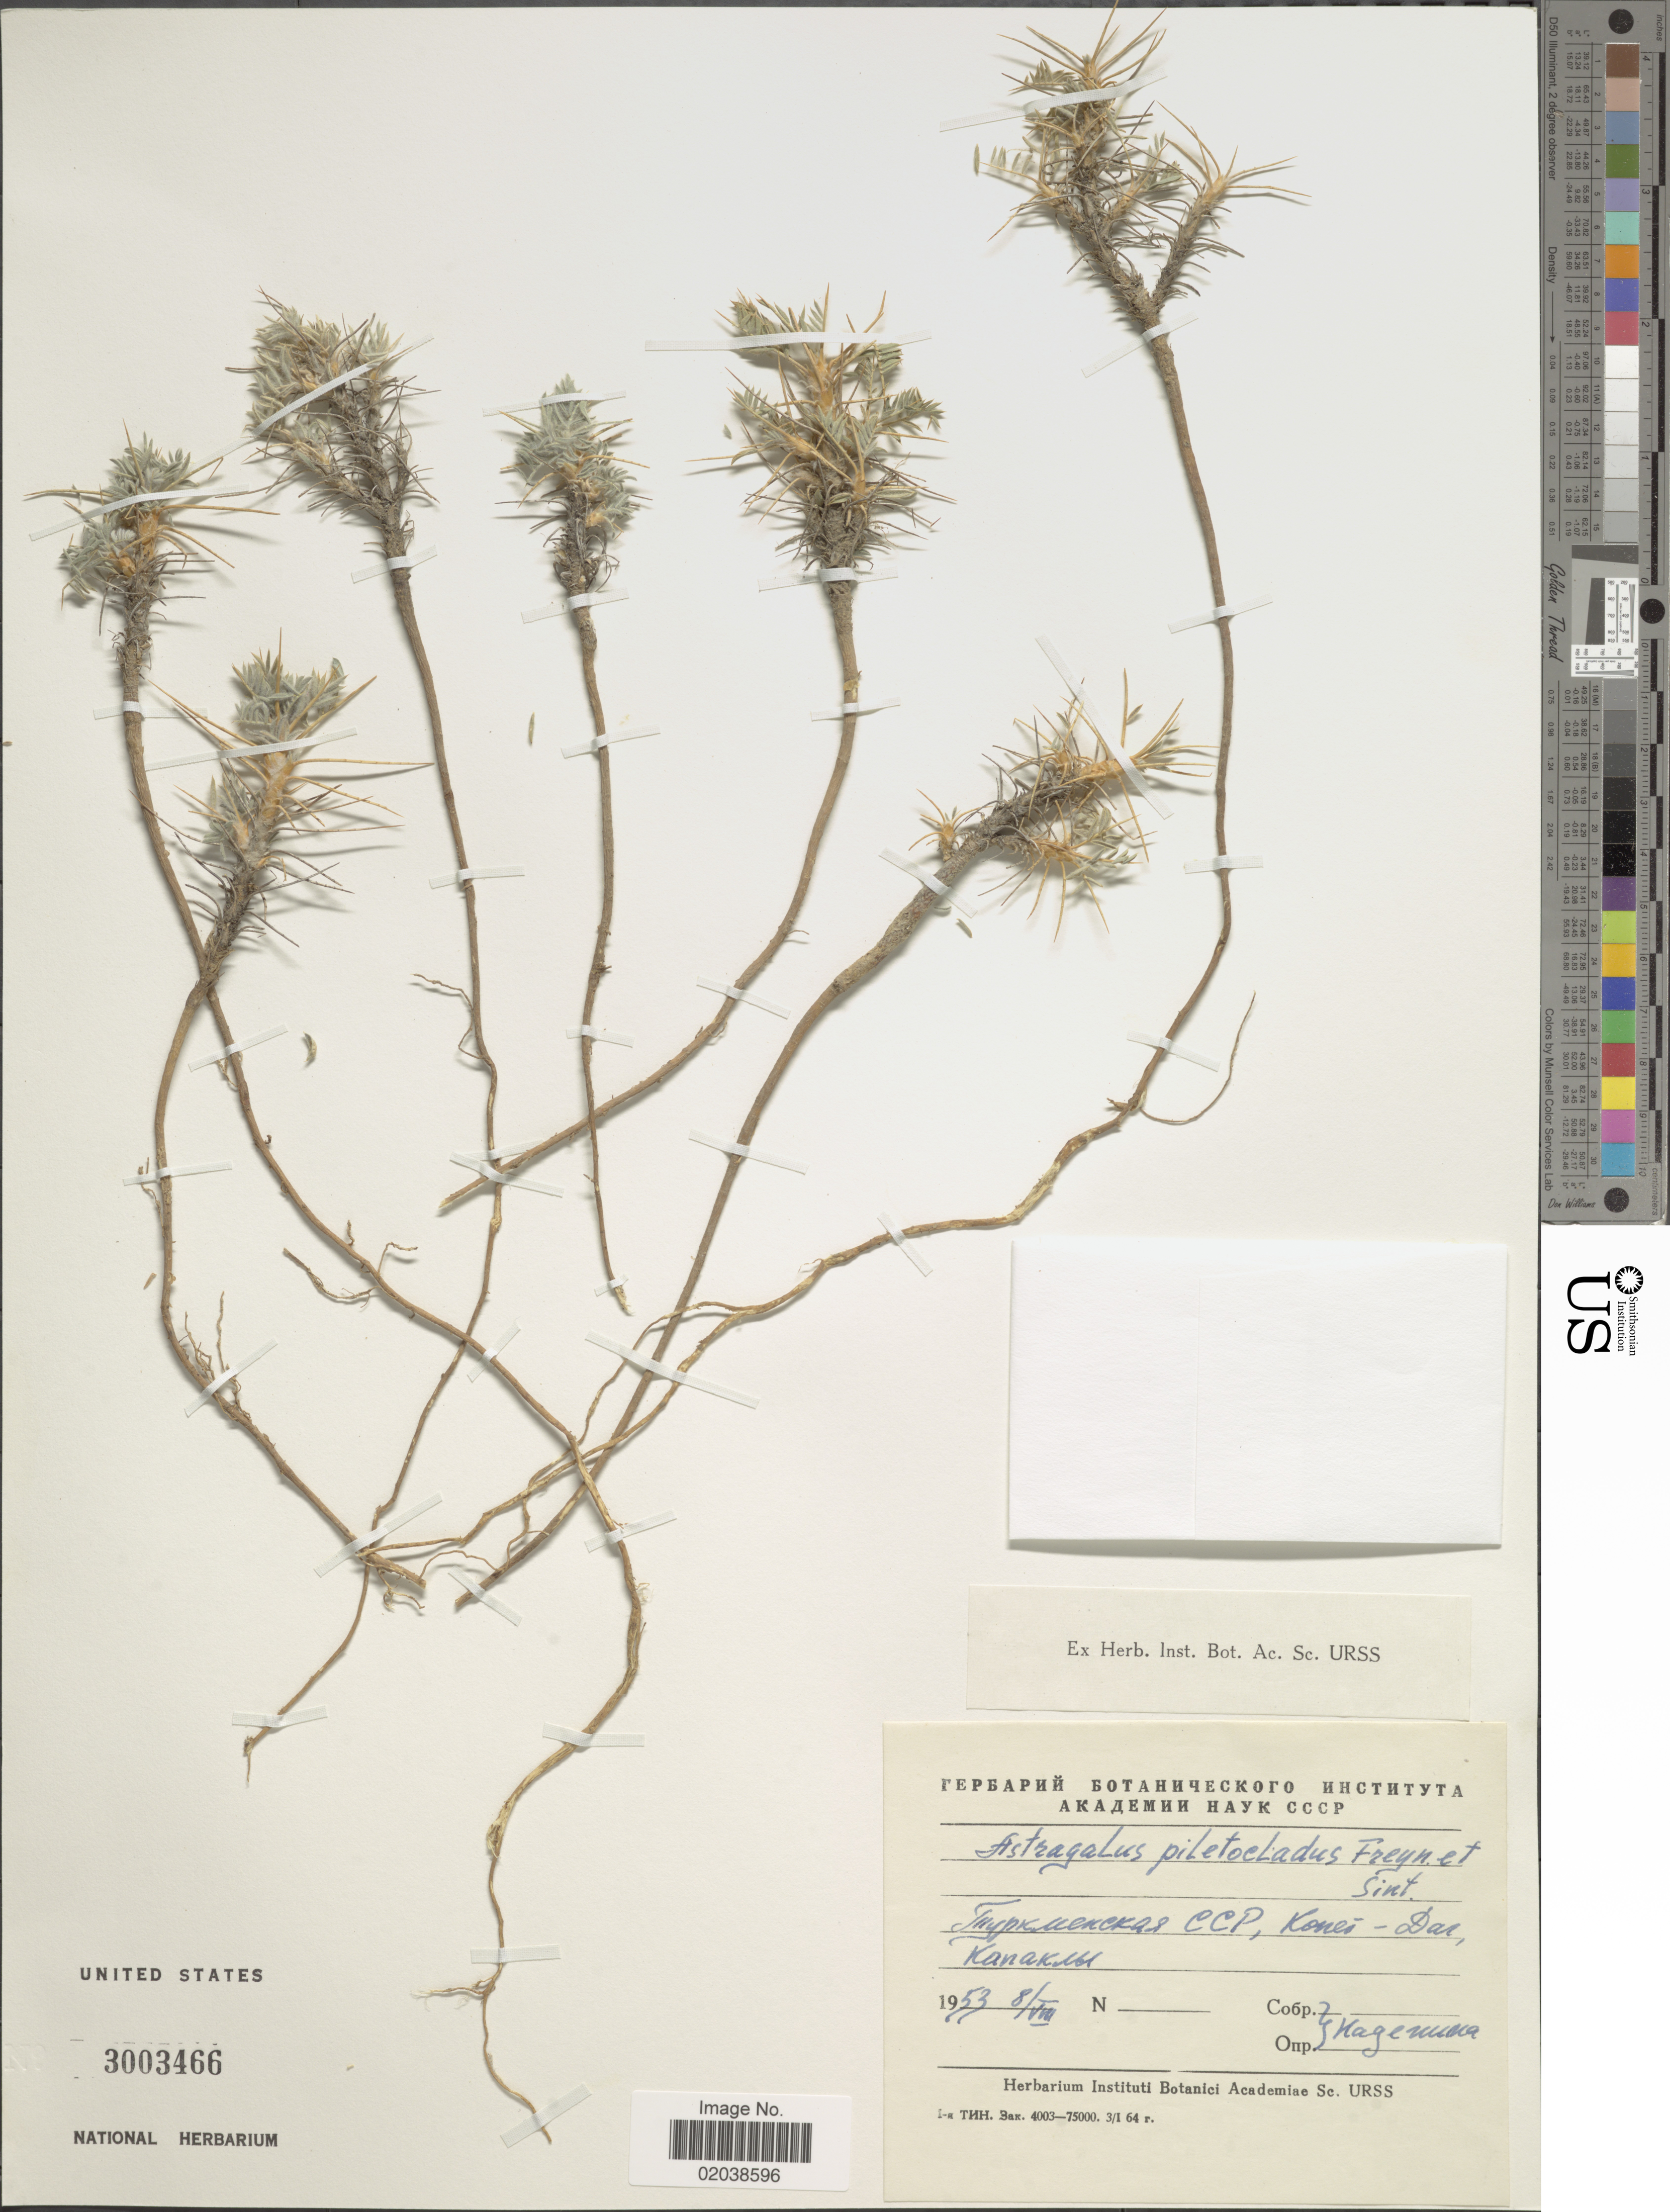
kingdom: Plantae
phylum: Tracheophyta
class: Magnoliopsida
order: Fabales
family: Fabaceae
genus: Astragalus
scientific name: Astragalus piletocladus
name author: Freyn & Sint.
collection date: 1953-08-08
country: Turkmenistan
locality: KOpet Dag, near Kapakly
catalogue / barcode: US 3003466